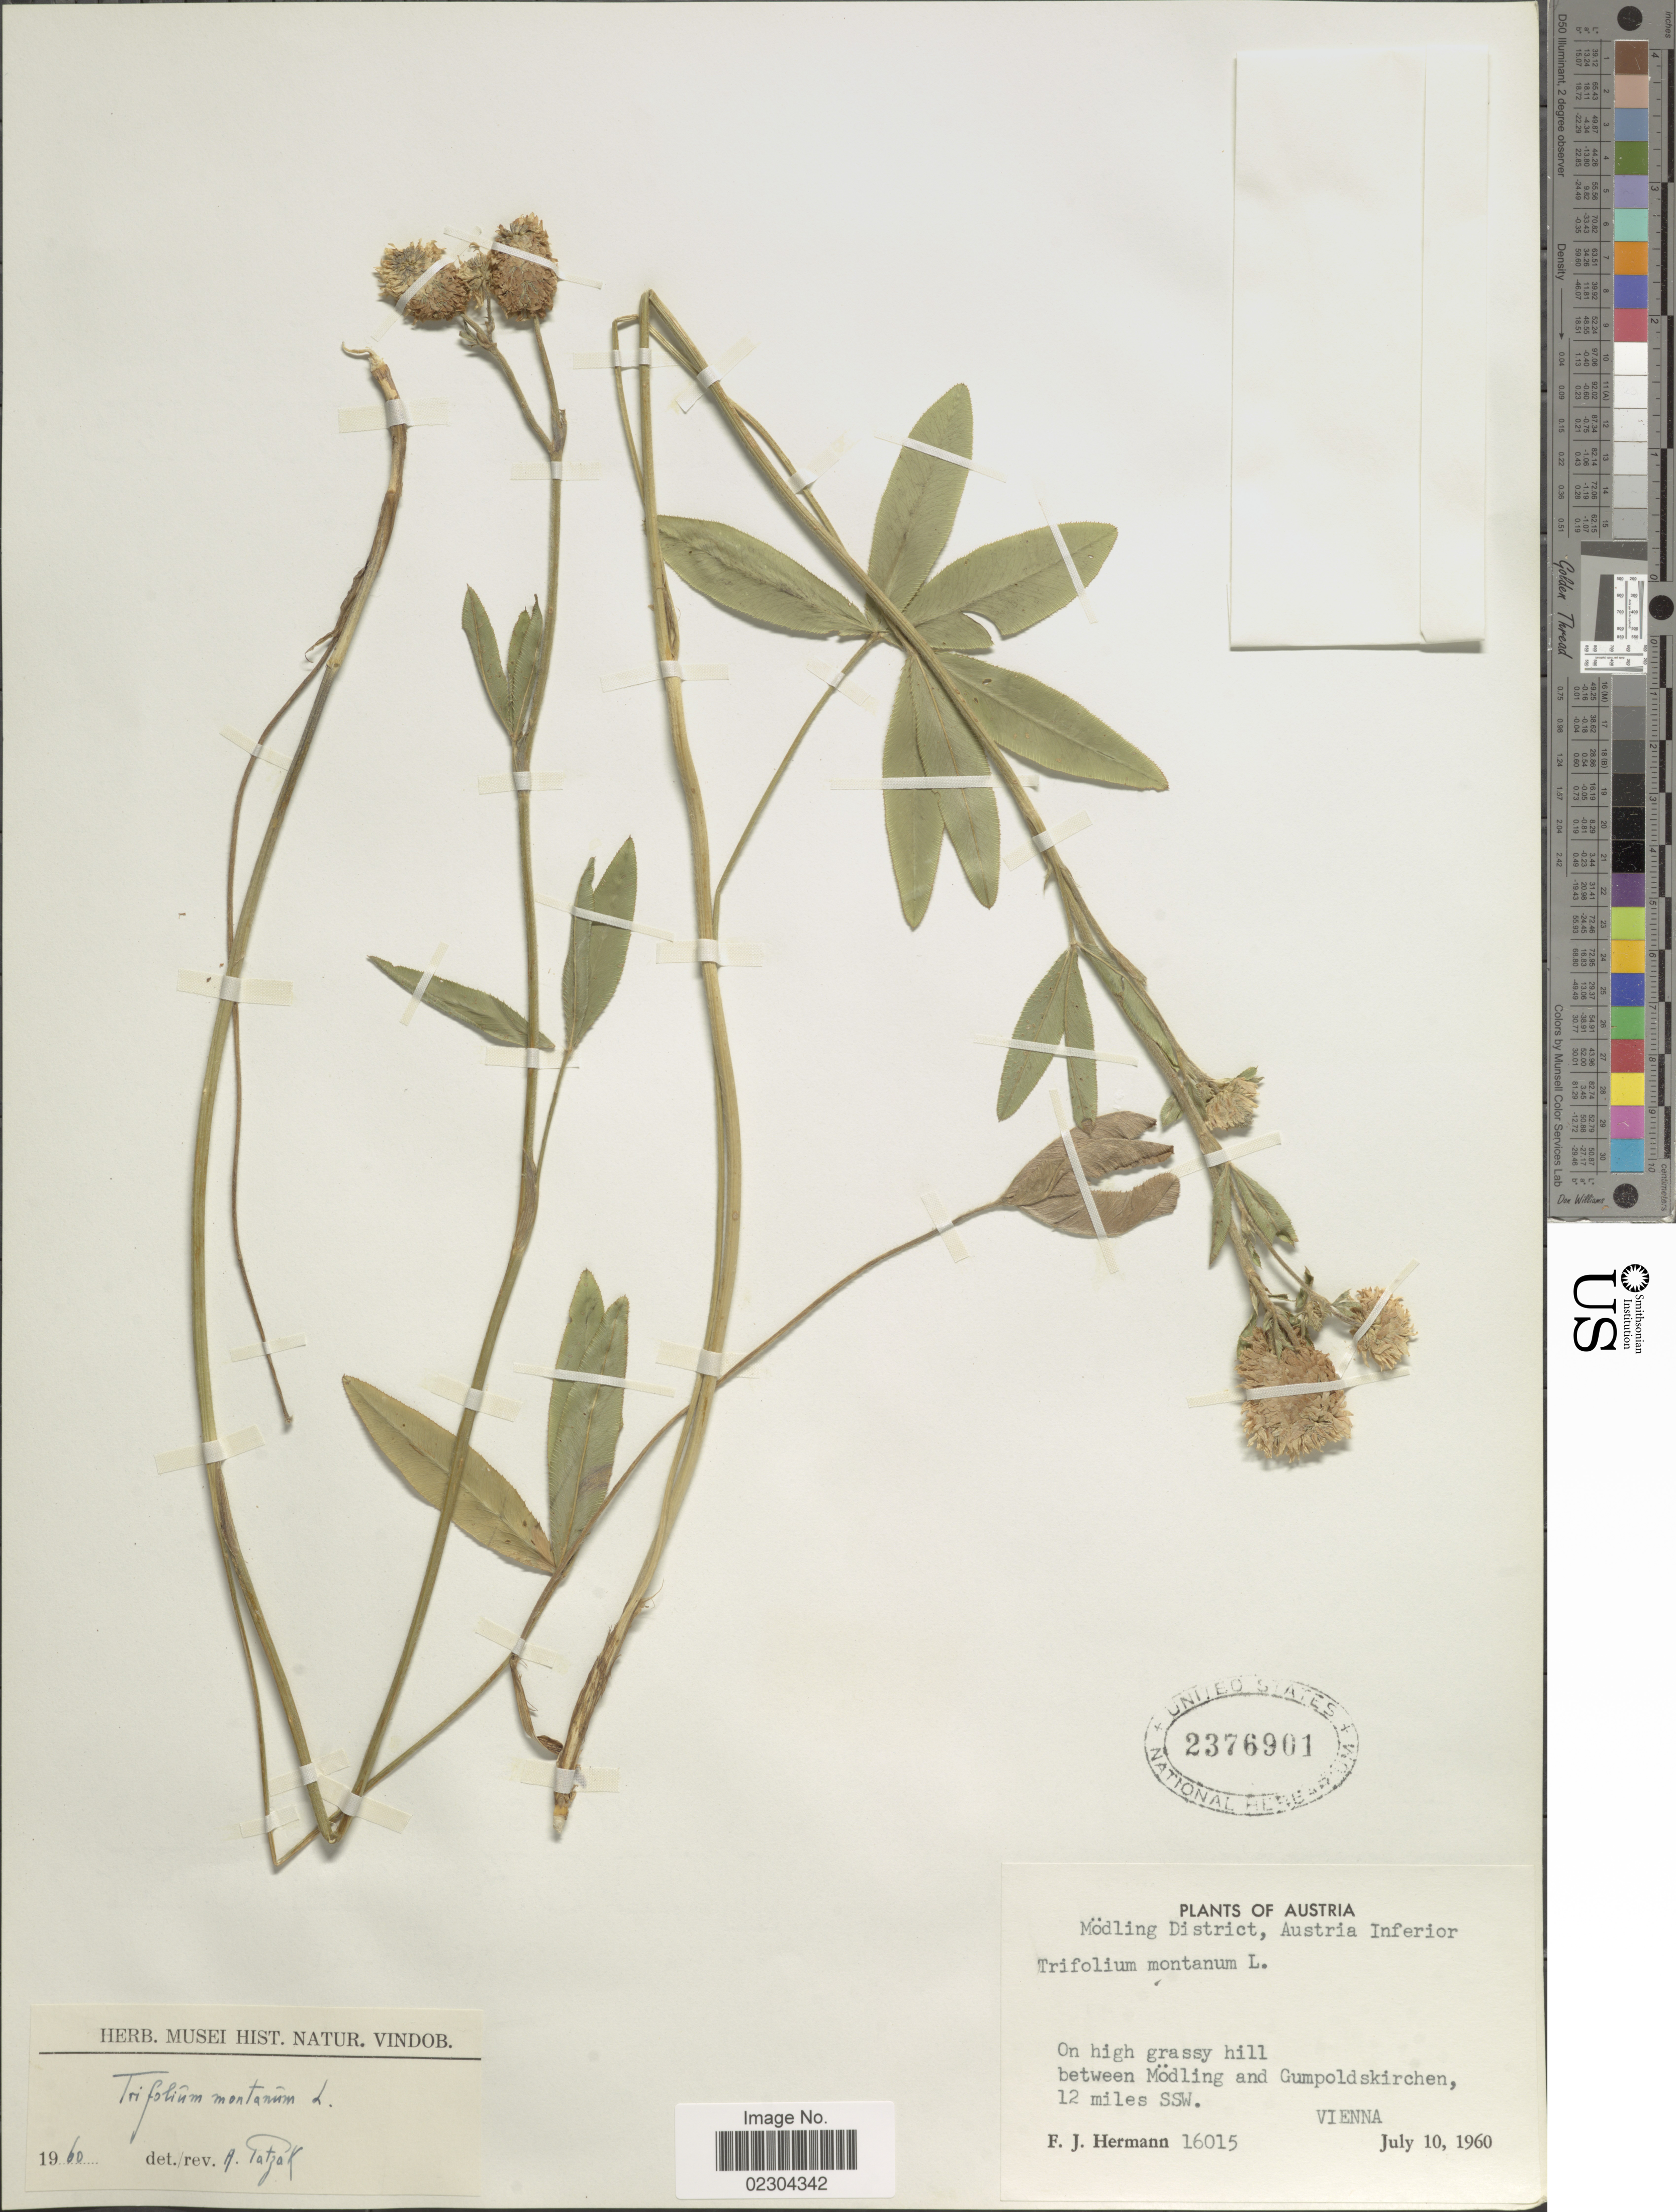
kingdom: Plantae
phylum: Tracheophyta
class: Magnoliopsida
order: Fabales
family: Fabaceae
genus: Trifolium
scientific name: Trifolium montanum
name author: L.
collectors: F. J. Hermann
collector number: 16015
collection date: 1960-07-10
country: Austria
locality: Modling District, Between Modling and Cumpoldskirchen, 12 miles SSW Vienna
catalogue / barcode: US 2376901